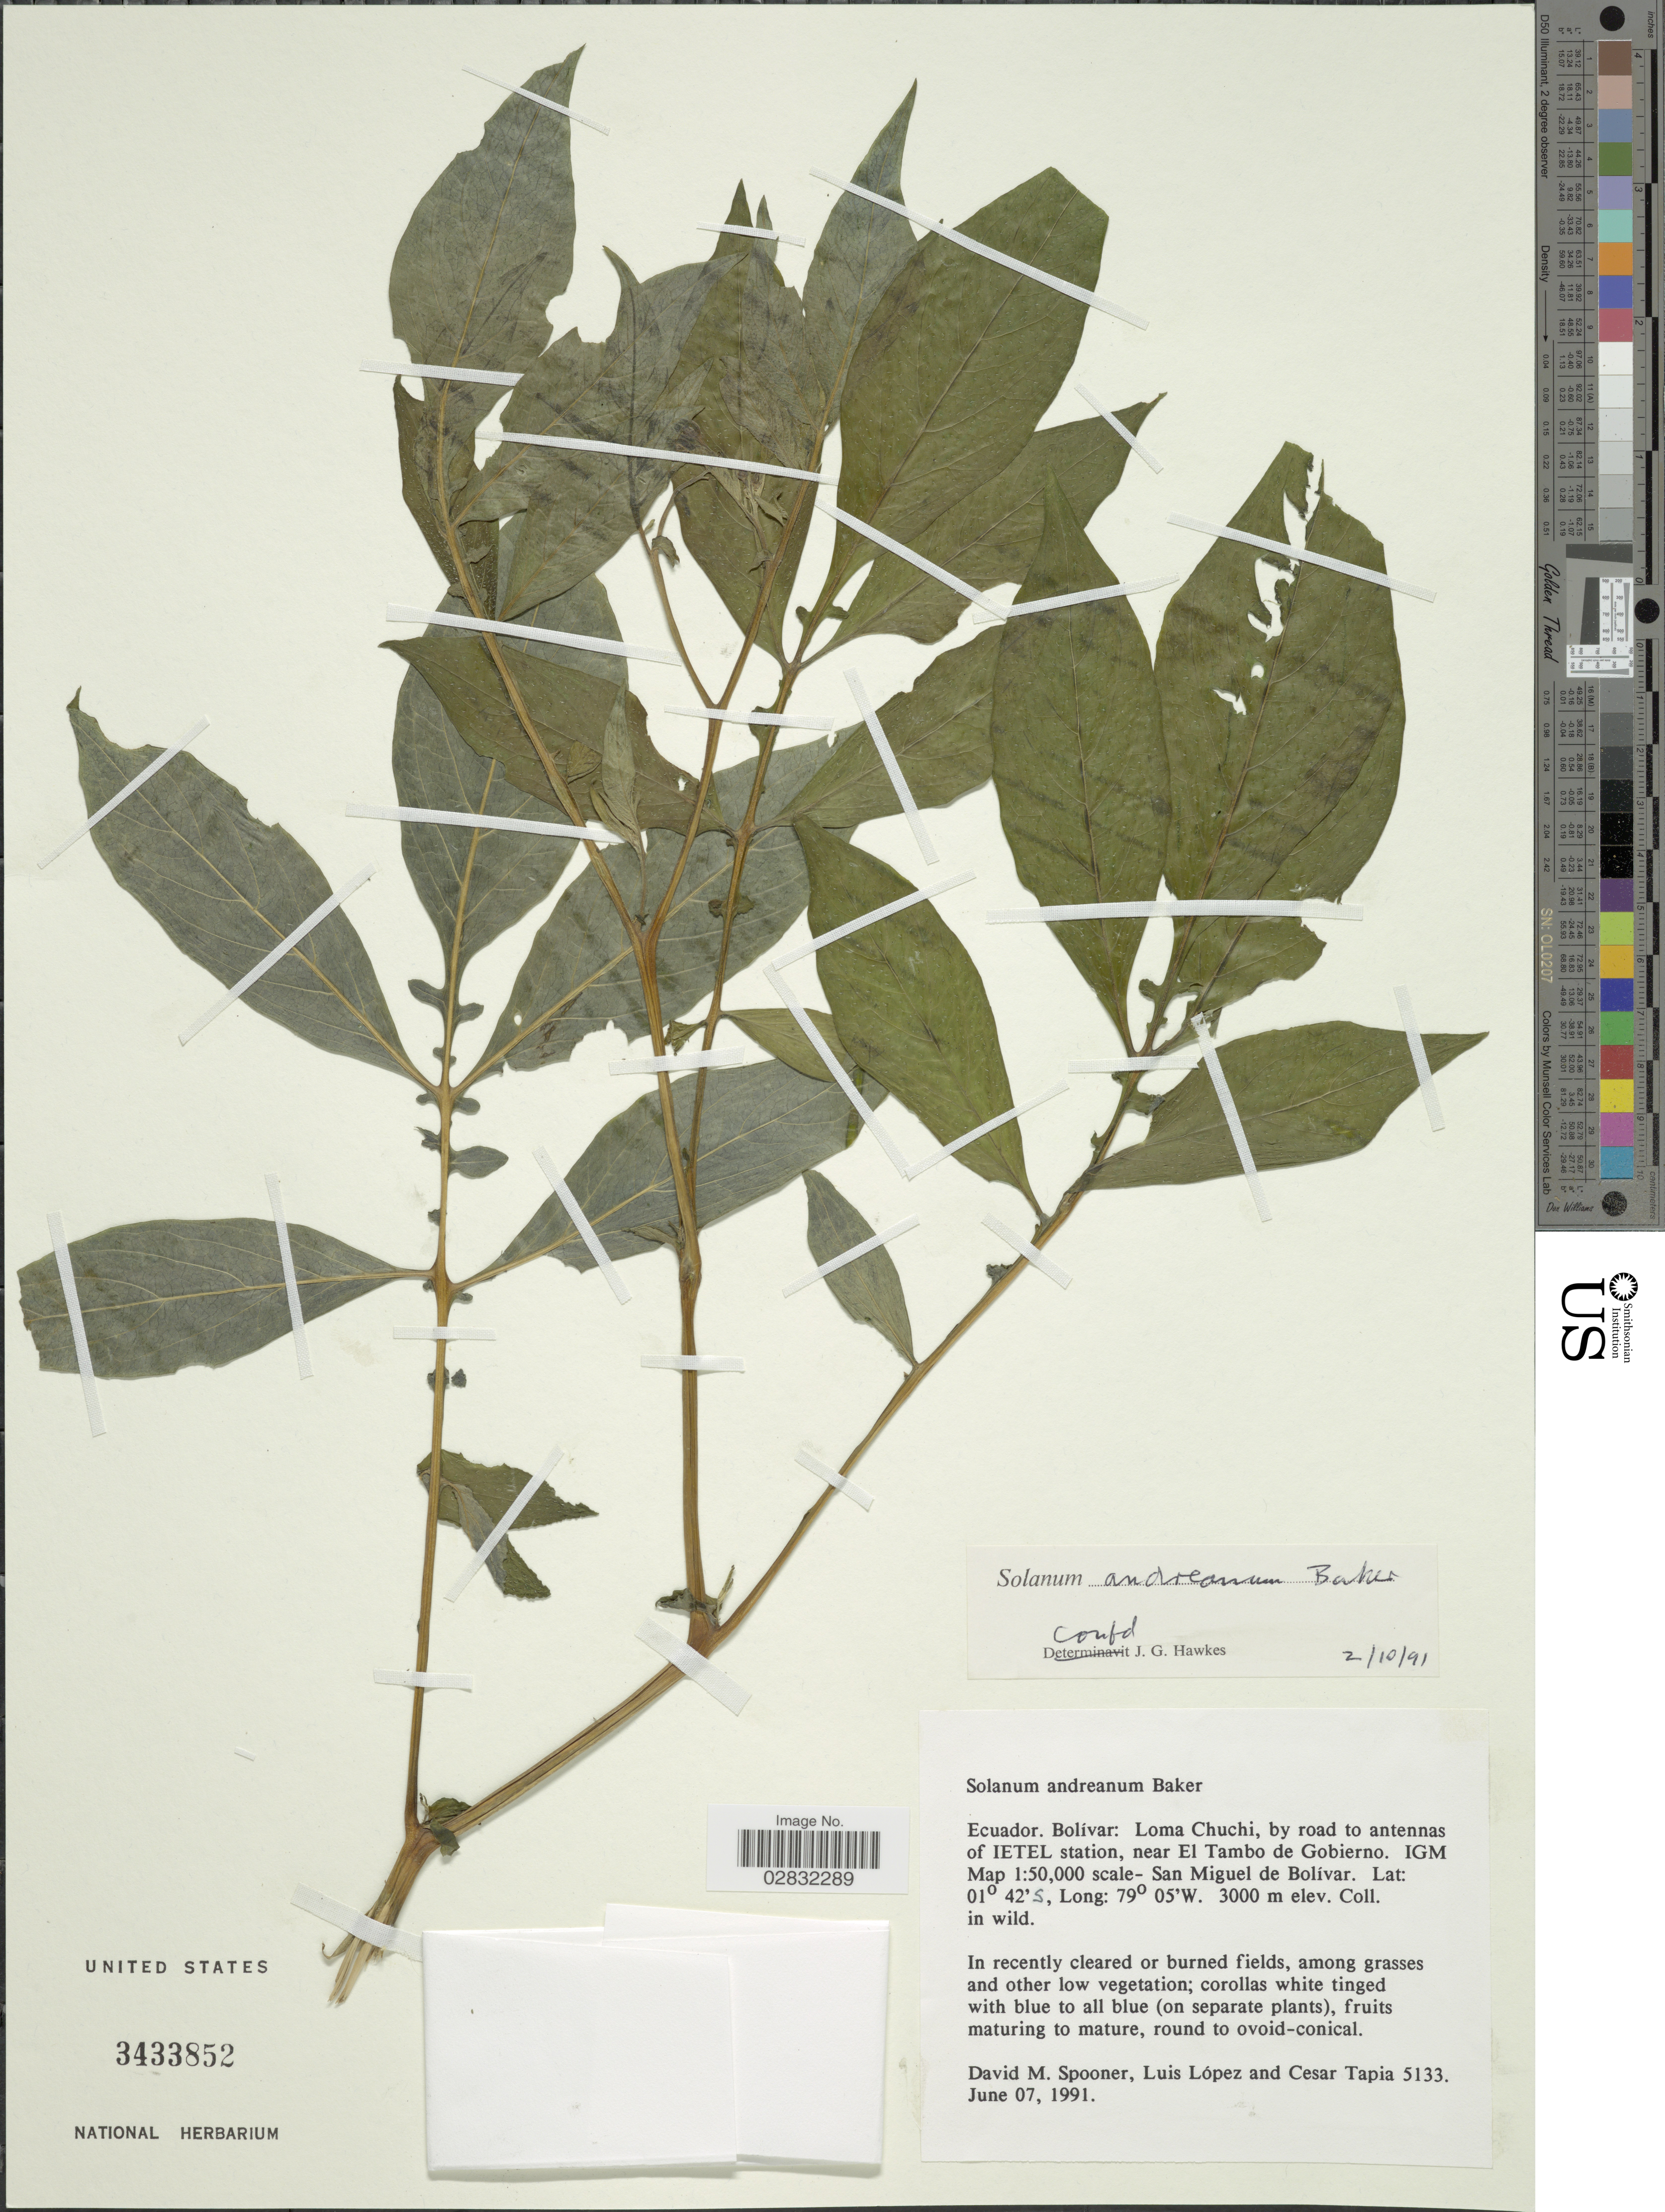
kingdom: Plantae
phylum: Tracheophyta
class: Magnoliopsida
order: Solanales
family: Solanaceae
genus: Solanum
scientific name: Solanum andreanum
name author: Baker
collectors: D. Spooner, L. López & C. Tapia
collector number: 5133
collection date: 1991-06-07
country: Ecuador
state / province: Bolívar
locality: Loma: Chuchi, by road to antennas of Ietel station, near El Tambo de Gobierno, IGM Map 1:50,000 scale - San Miguel de Bolívar.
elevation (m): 3000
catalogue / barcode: US 3433852